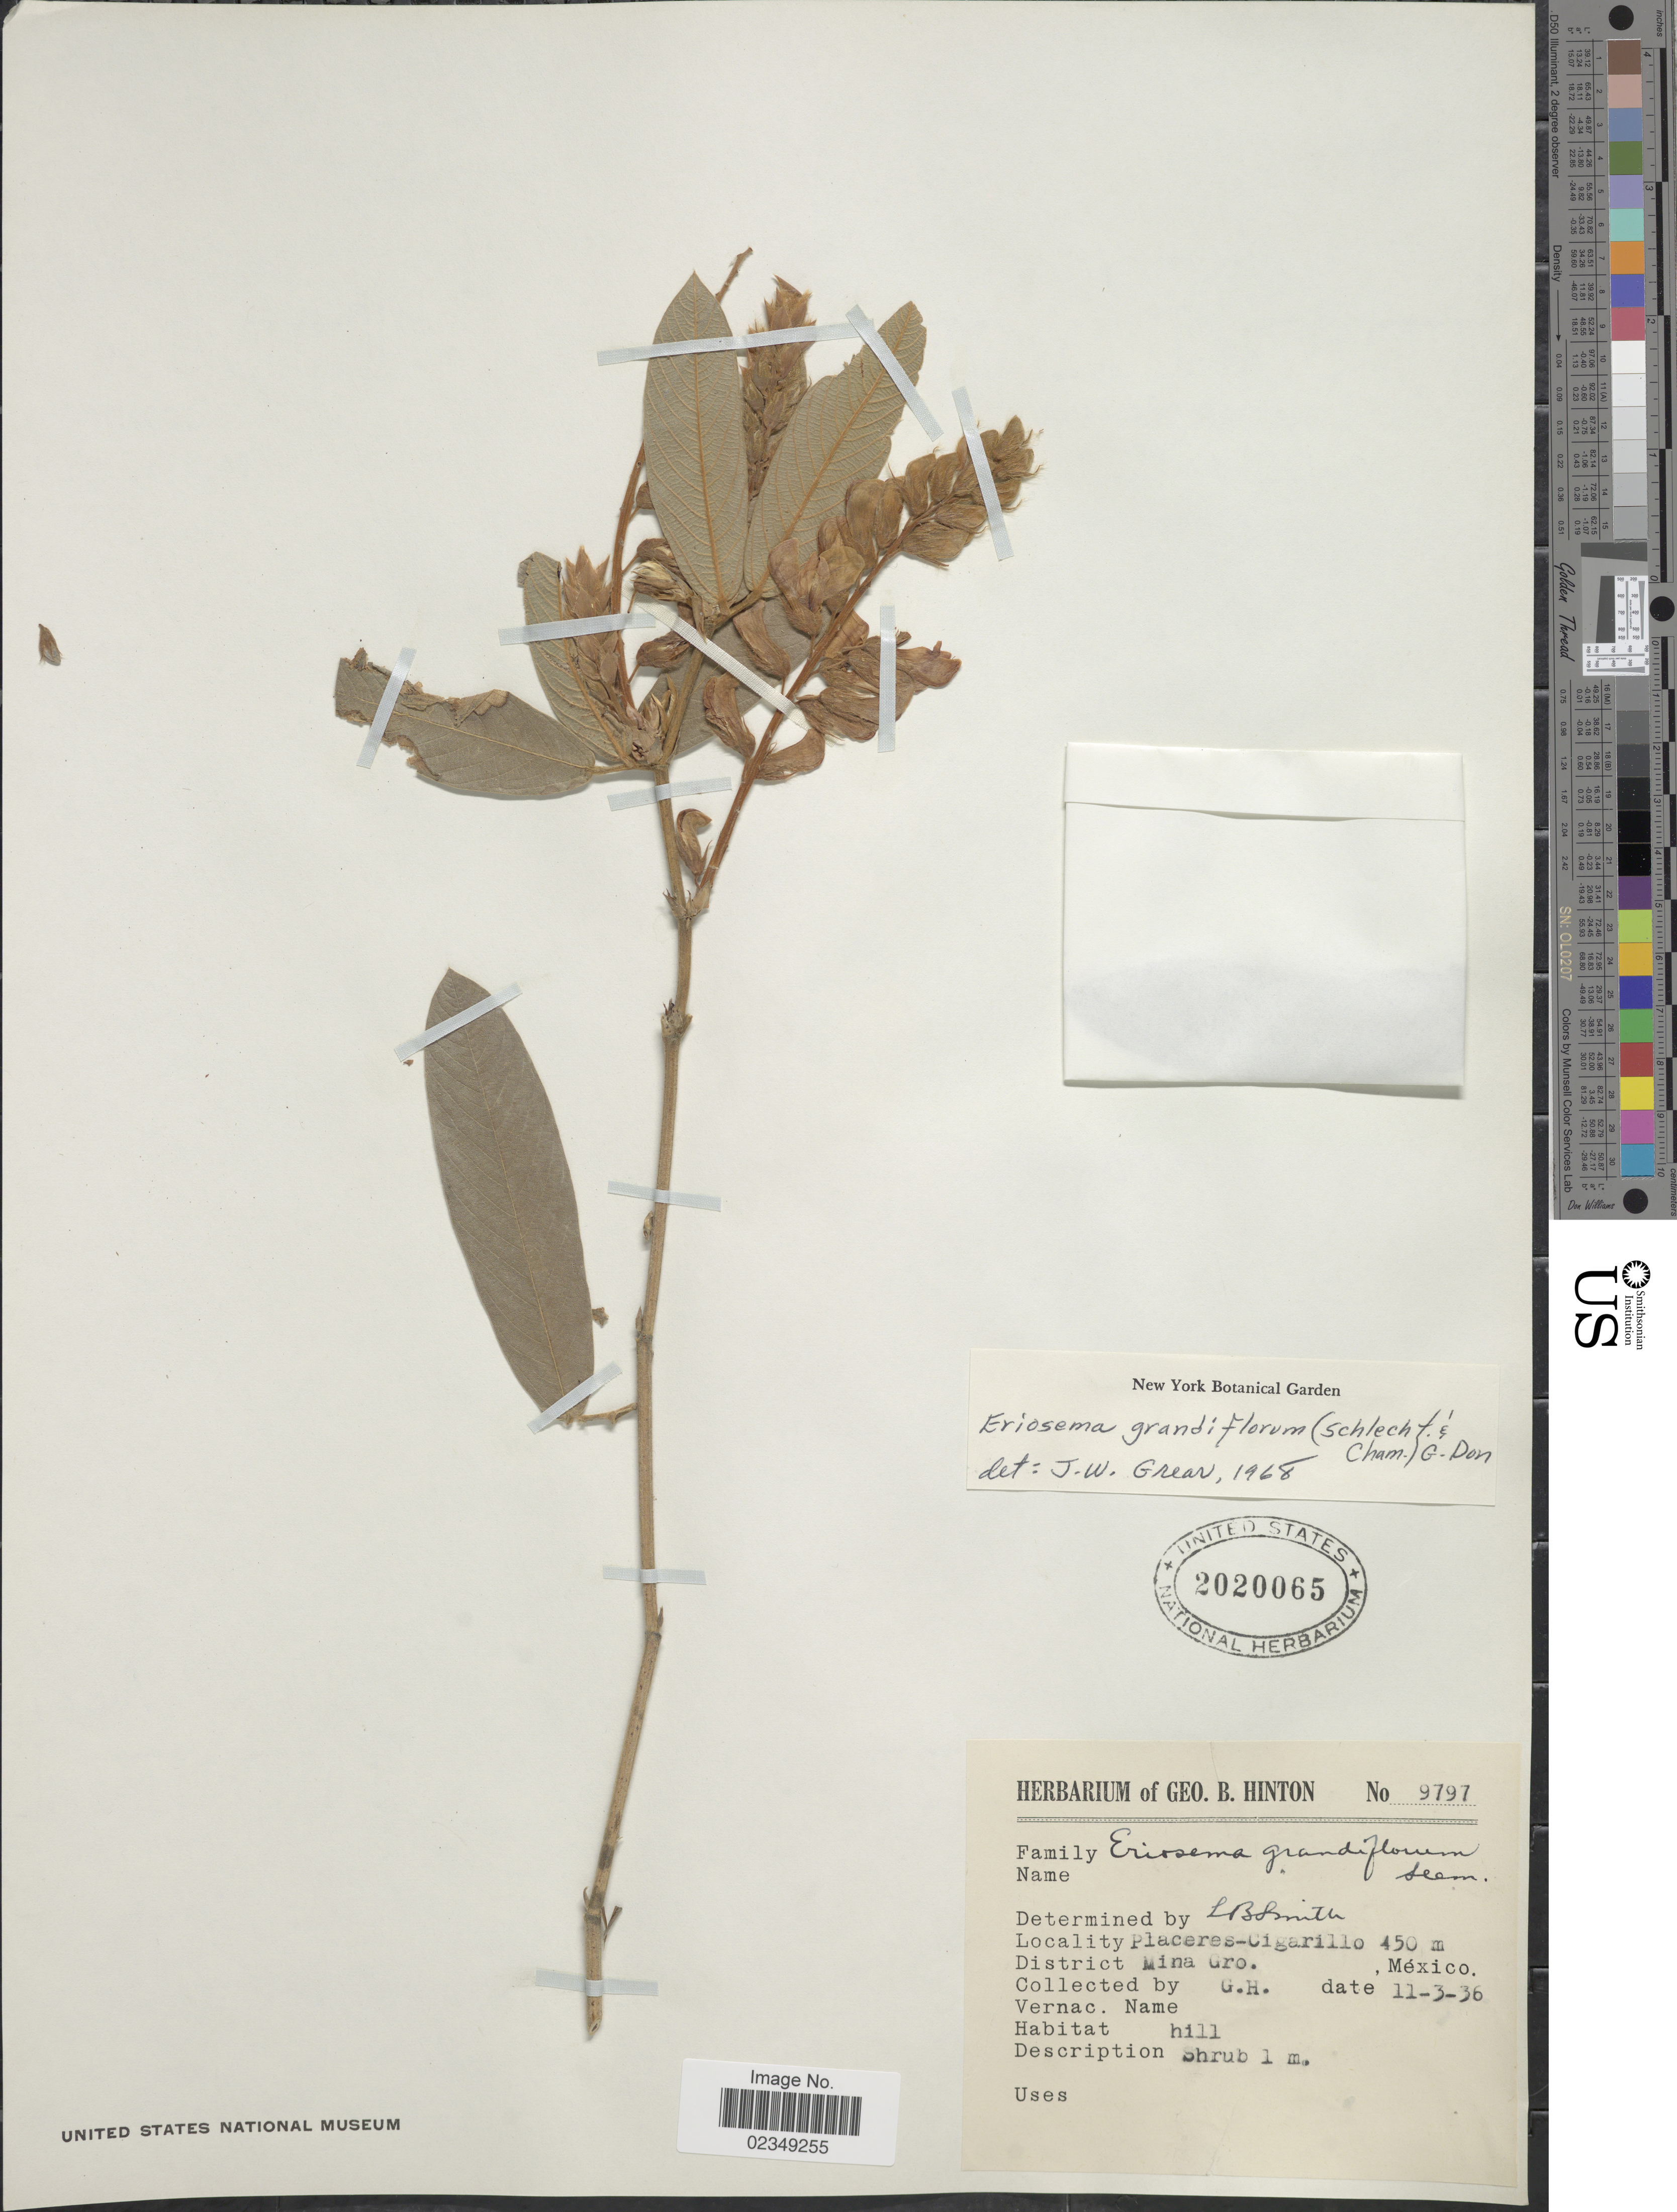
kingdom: Plantae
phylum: Tracheophyta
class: Magnoliopsida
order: Fabales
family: Fabaceae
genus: Eriosema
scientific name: Eriosema grandiflorum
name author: (Schltdl. & Cham.) G. Don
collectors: G. B. Hinton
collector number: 9797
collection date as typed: Transcribed d/m/y: 3/11/36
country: Mexico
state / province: Guerrero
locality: Placeres- Cigarillo. District Mina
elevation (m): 450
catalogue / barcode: US 2020065